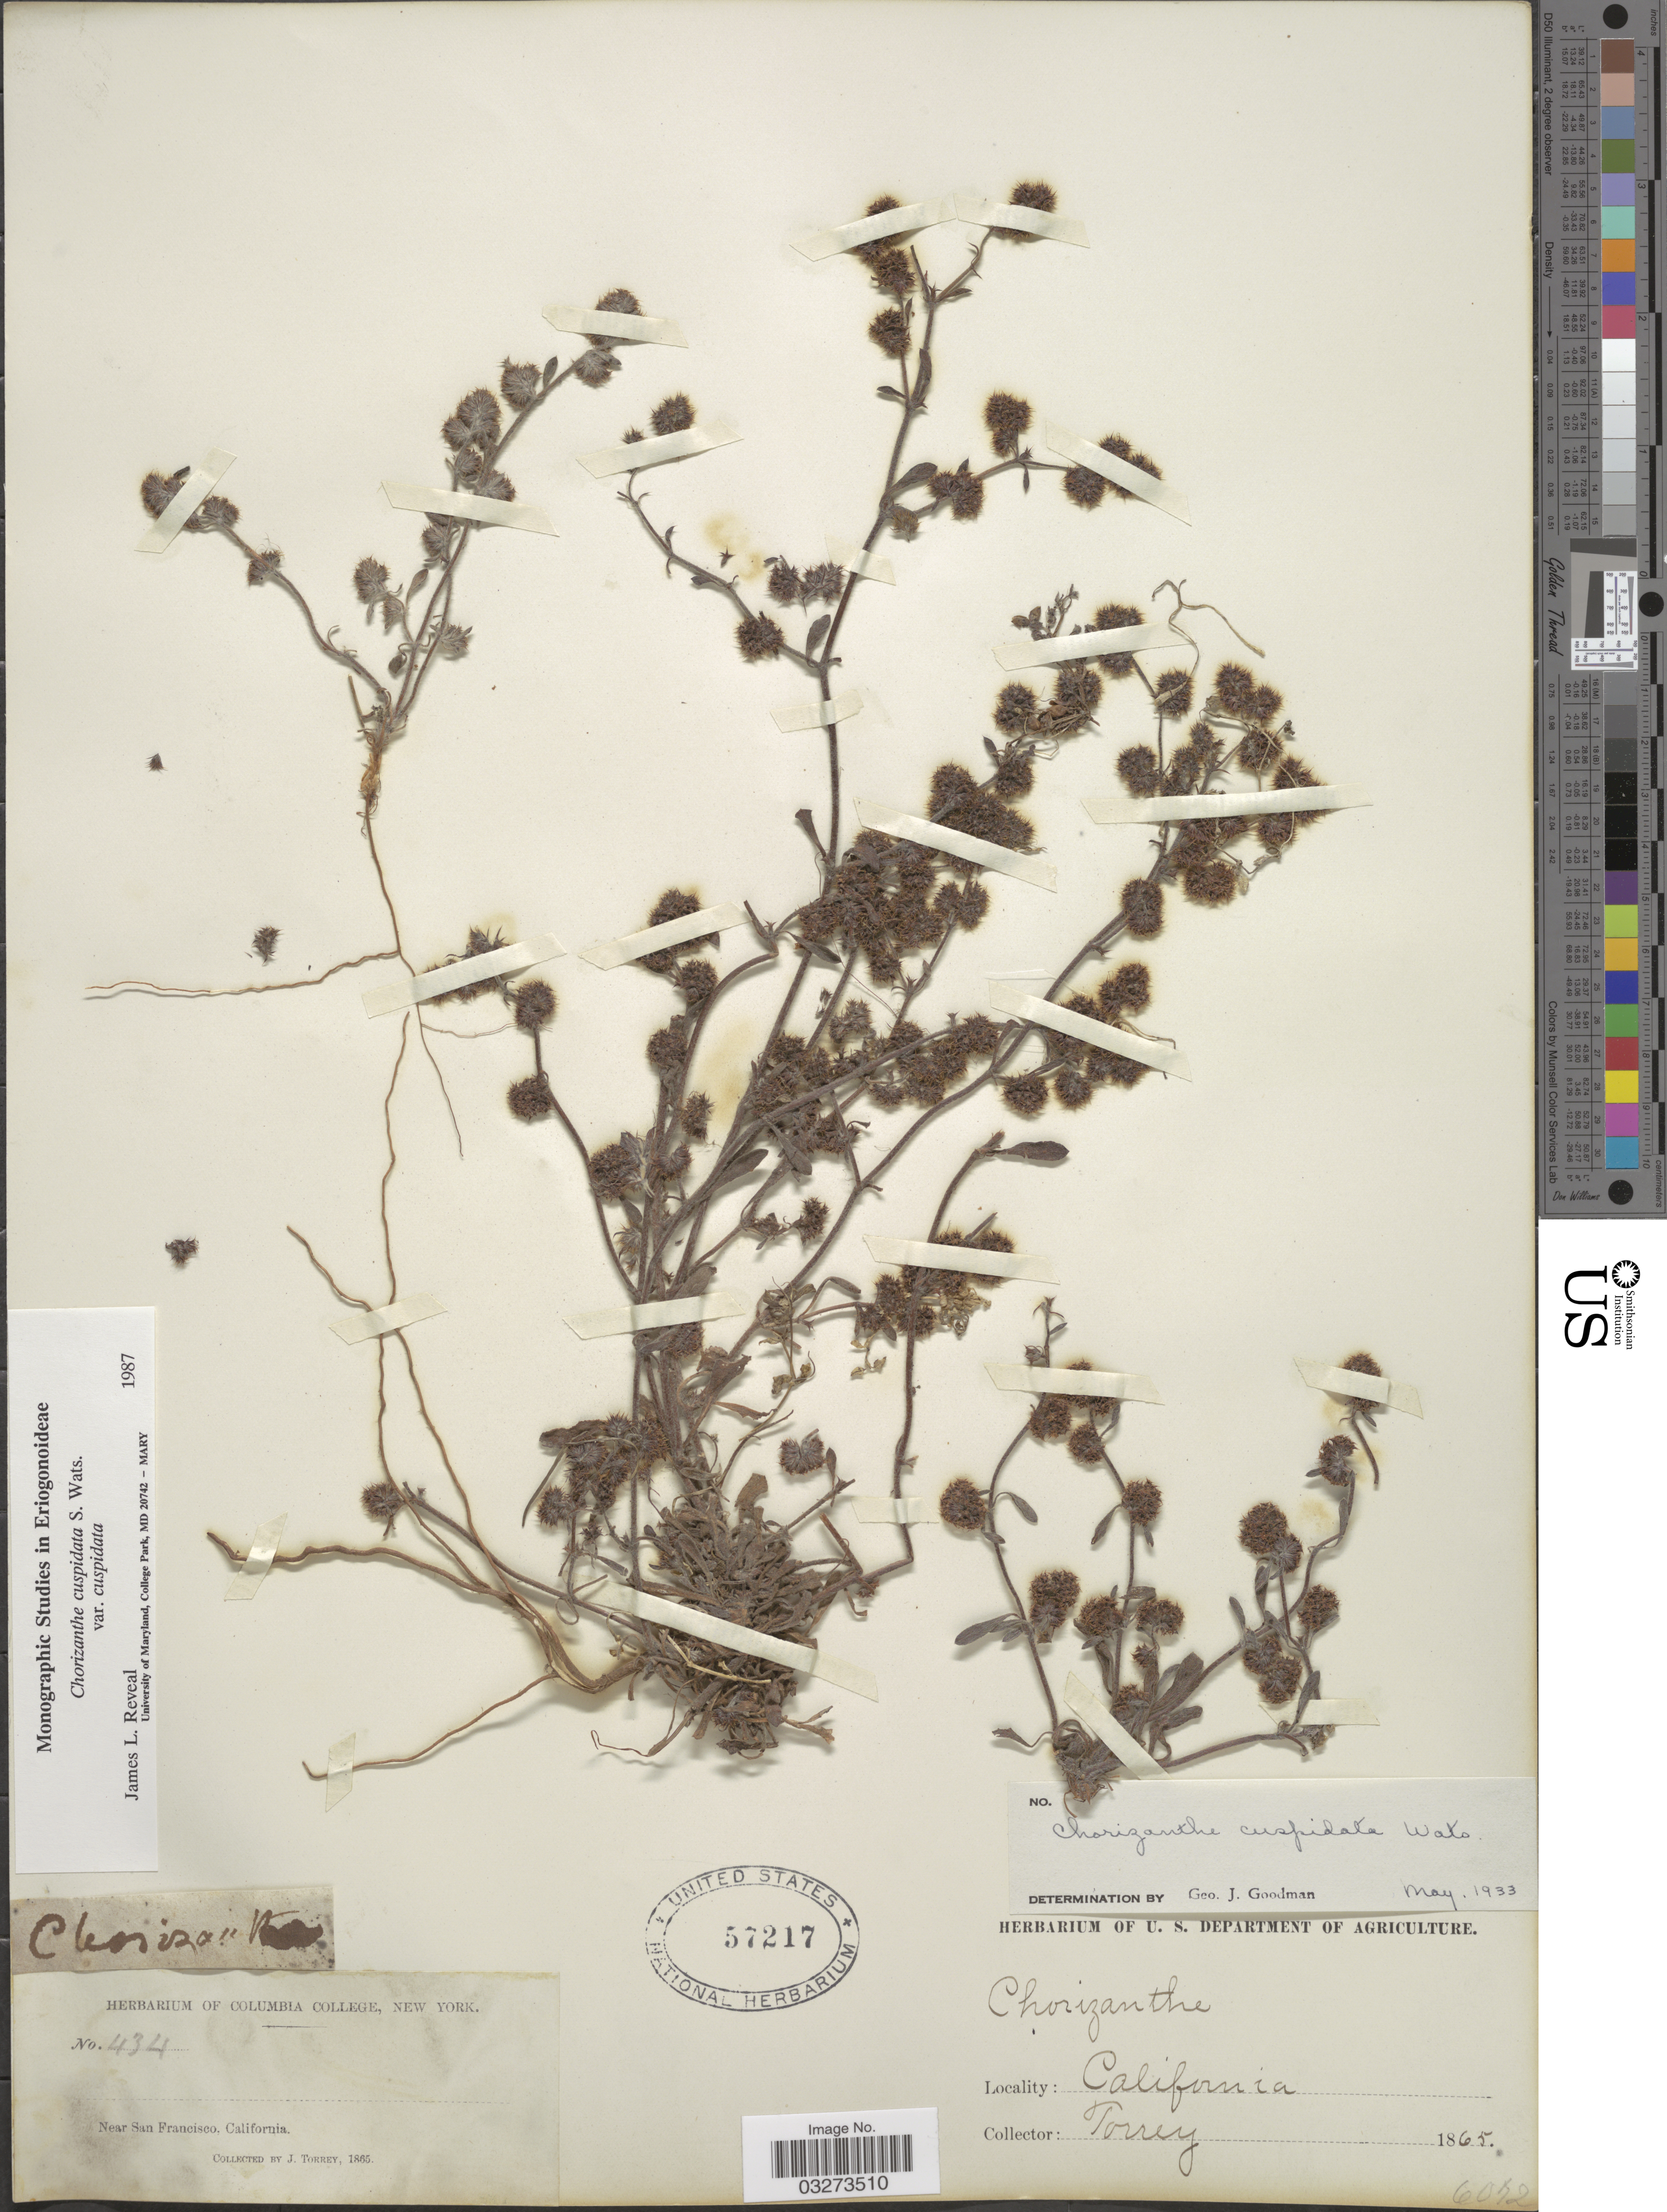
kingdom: Plantae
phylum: Tracheophyta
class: Magnoliopsida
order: Caryophyllales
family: Polygonaceae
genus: Chorizanthe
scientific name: Chorizanthe cuspidata var. cuspidata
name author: S. Watson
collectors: J. Torrey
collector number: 434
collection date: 1865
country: United States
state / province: California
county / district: San Francisco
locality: Near San Francisco.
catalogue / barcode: US 57217